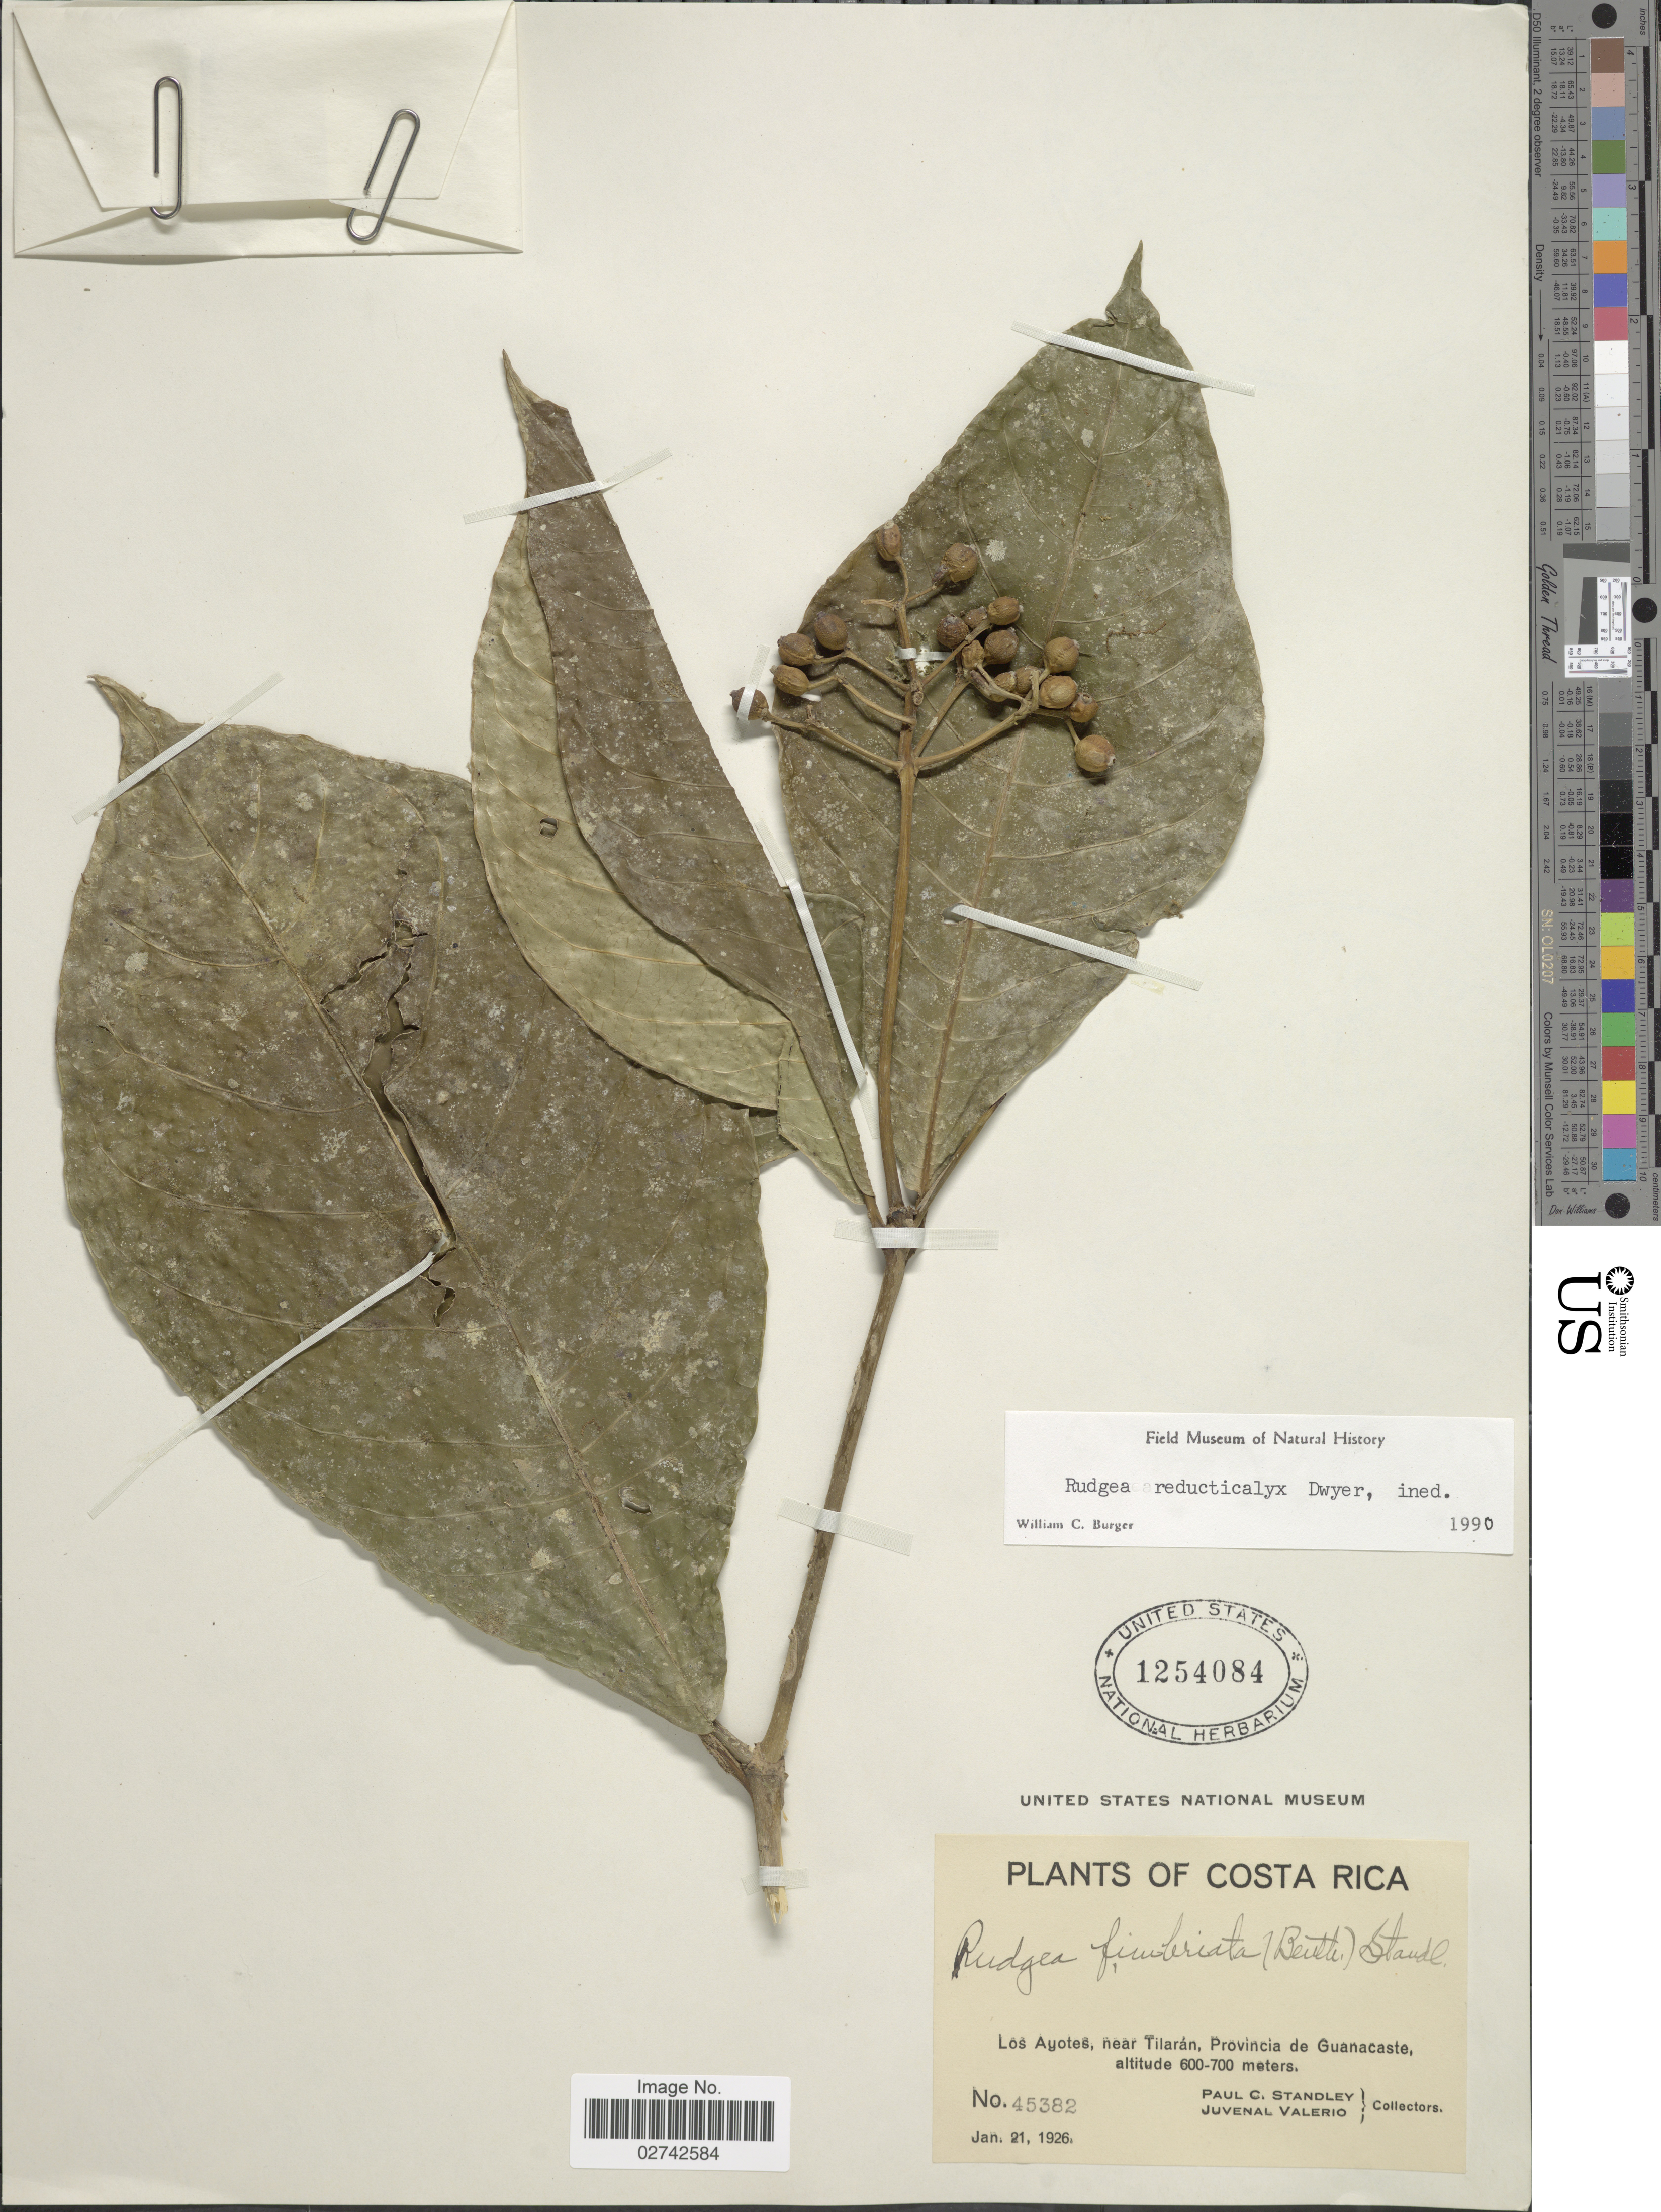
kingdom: Plantae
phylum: Tracheophyta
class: Magnoliopsida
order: Gentianales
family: Rubiaceae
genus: Rudgea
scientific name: Rudgea reducticalyx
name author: Dwyer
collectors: P. C. Standley & J. Valerio R.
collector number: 45382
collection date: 1926-01-21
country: Costa Rica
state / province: Guanacaste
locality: Los Ayotes, near Tilaran, Provincia de Guanacaste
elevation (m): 600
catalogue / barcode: US 1254084